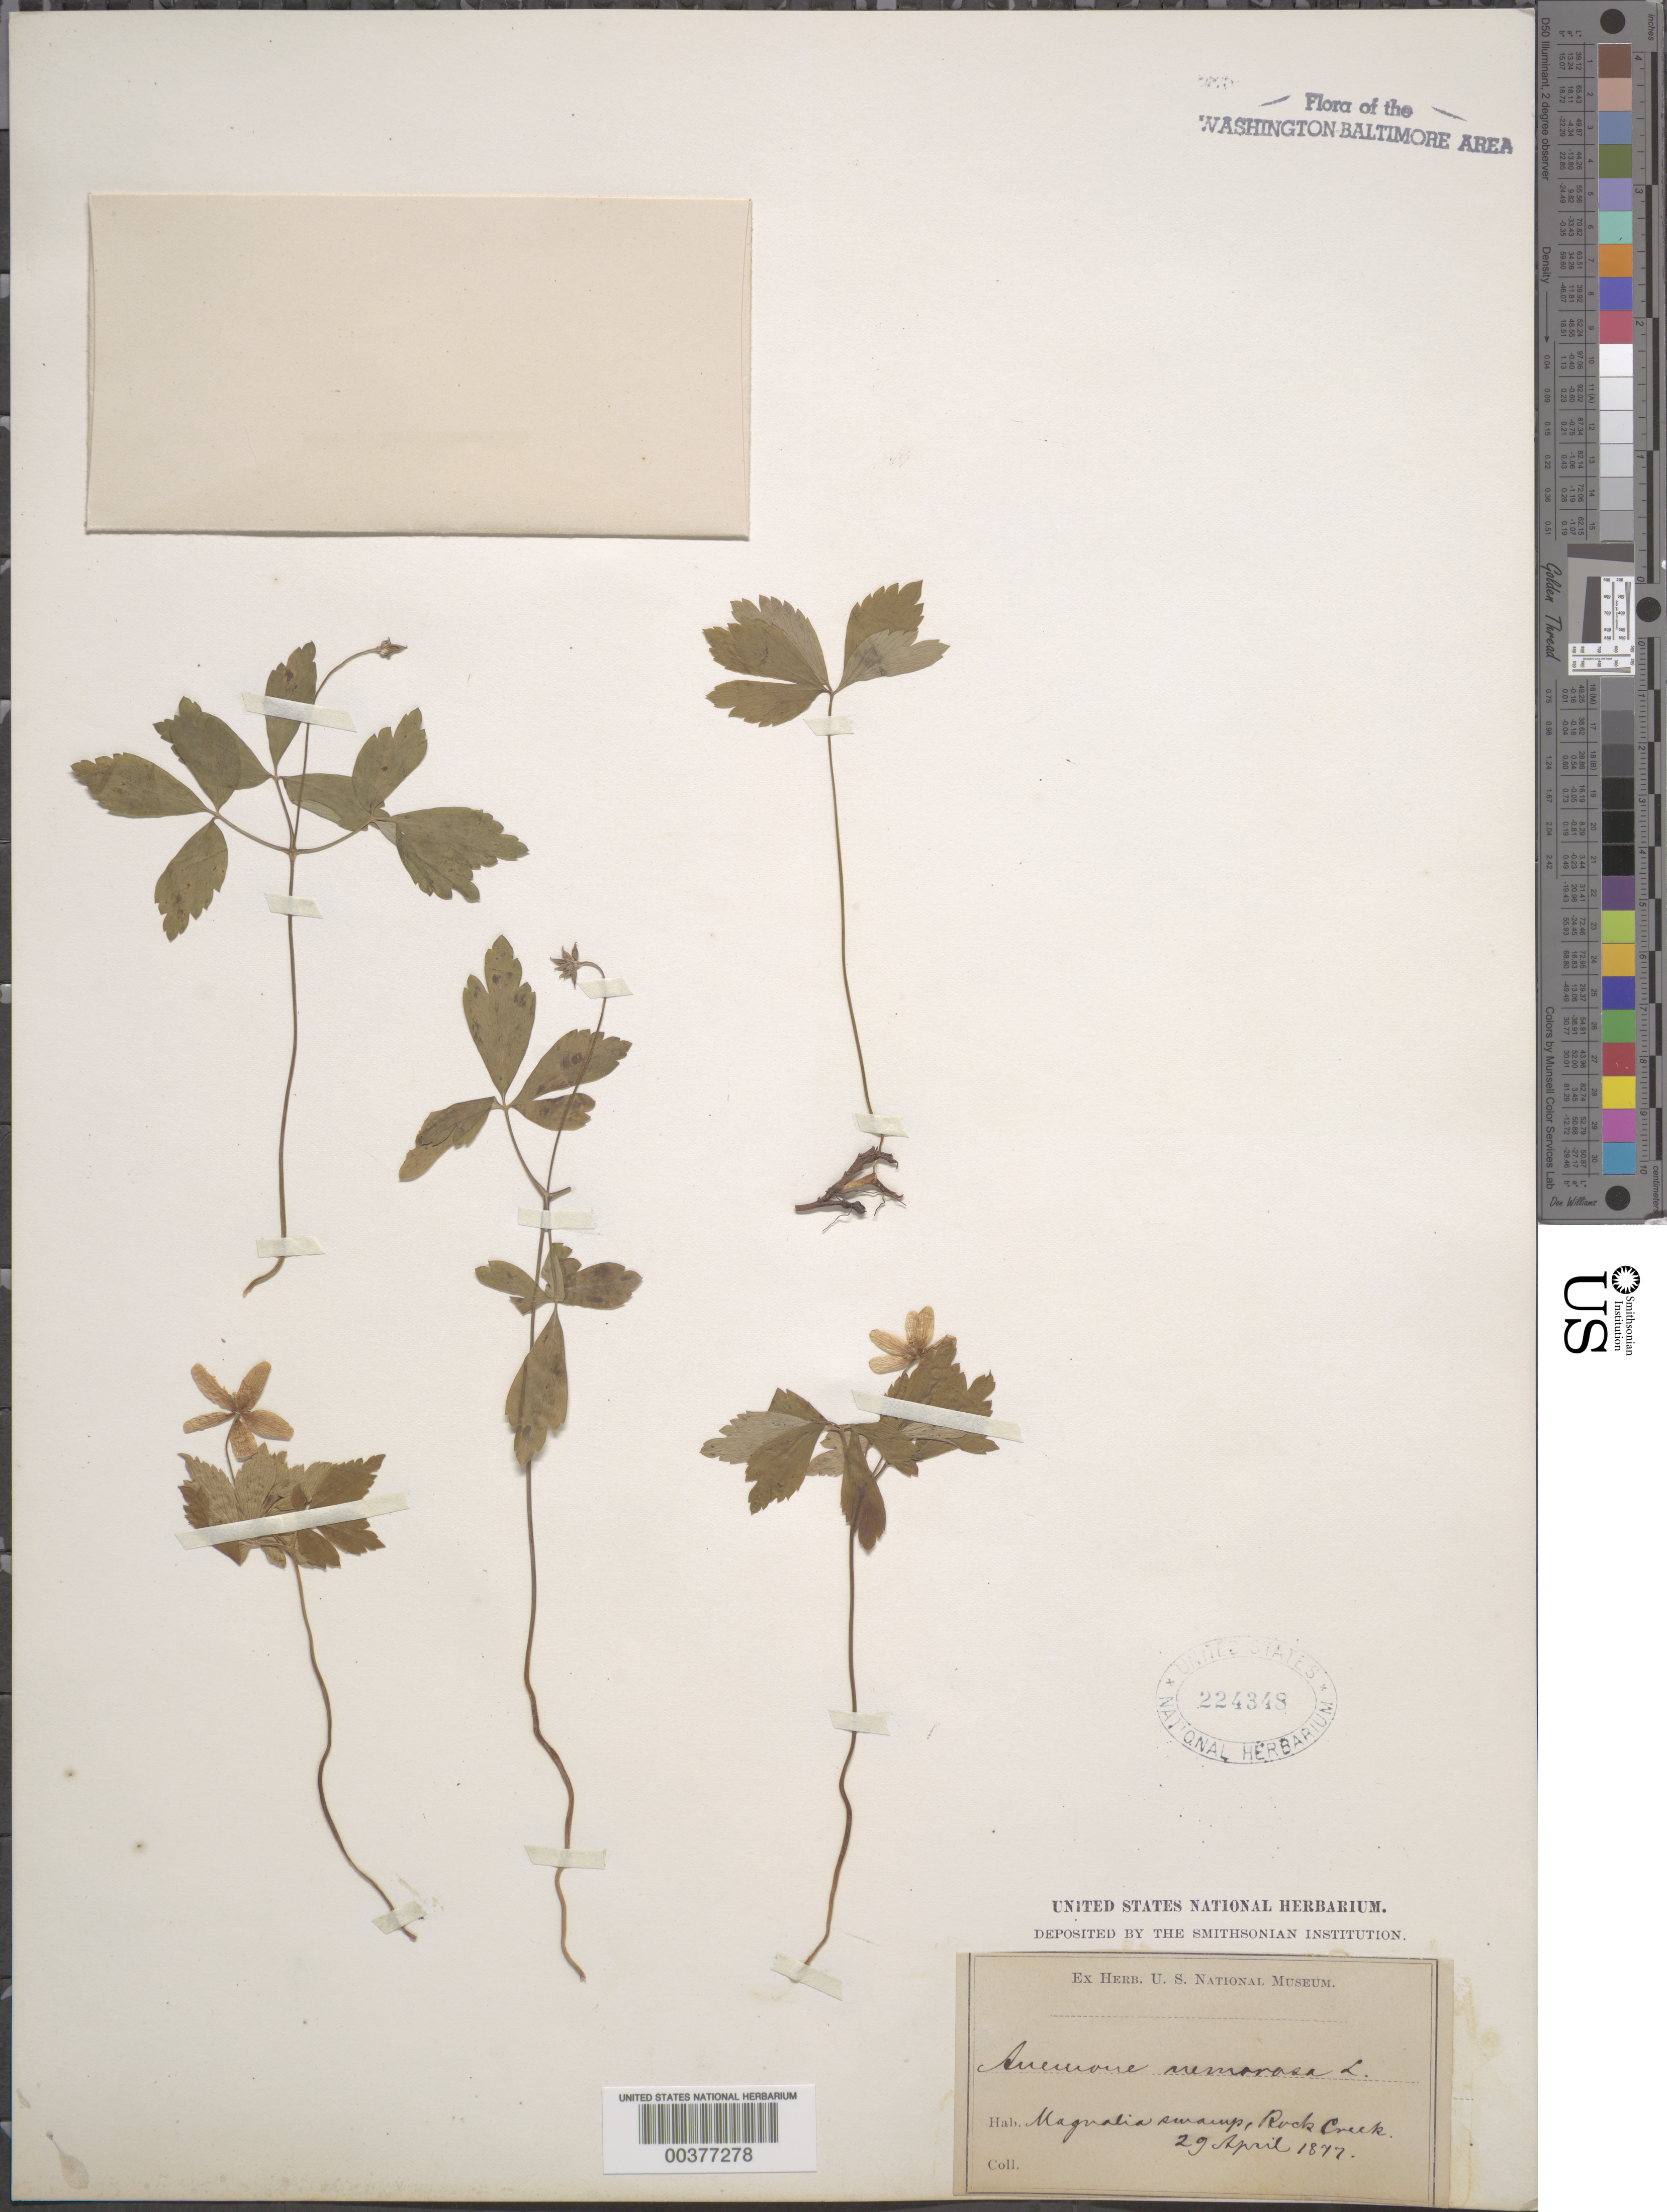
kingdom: Plantae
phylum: Tracheophyta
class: Magnoliopsida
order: Ranunculales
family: Ranunculaceae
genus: Anemone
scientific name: Anemone quinquefolia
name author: L.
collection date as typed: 29 Apr 1877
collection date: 1877-04-29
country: United States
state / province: District of Columbia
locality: Magnolia swamp, Rock Creek Rock Creek Park and Vicinity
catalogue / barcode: US 224348